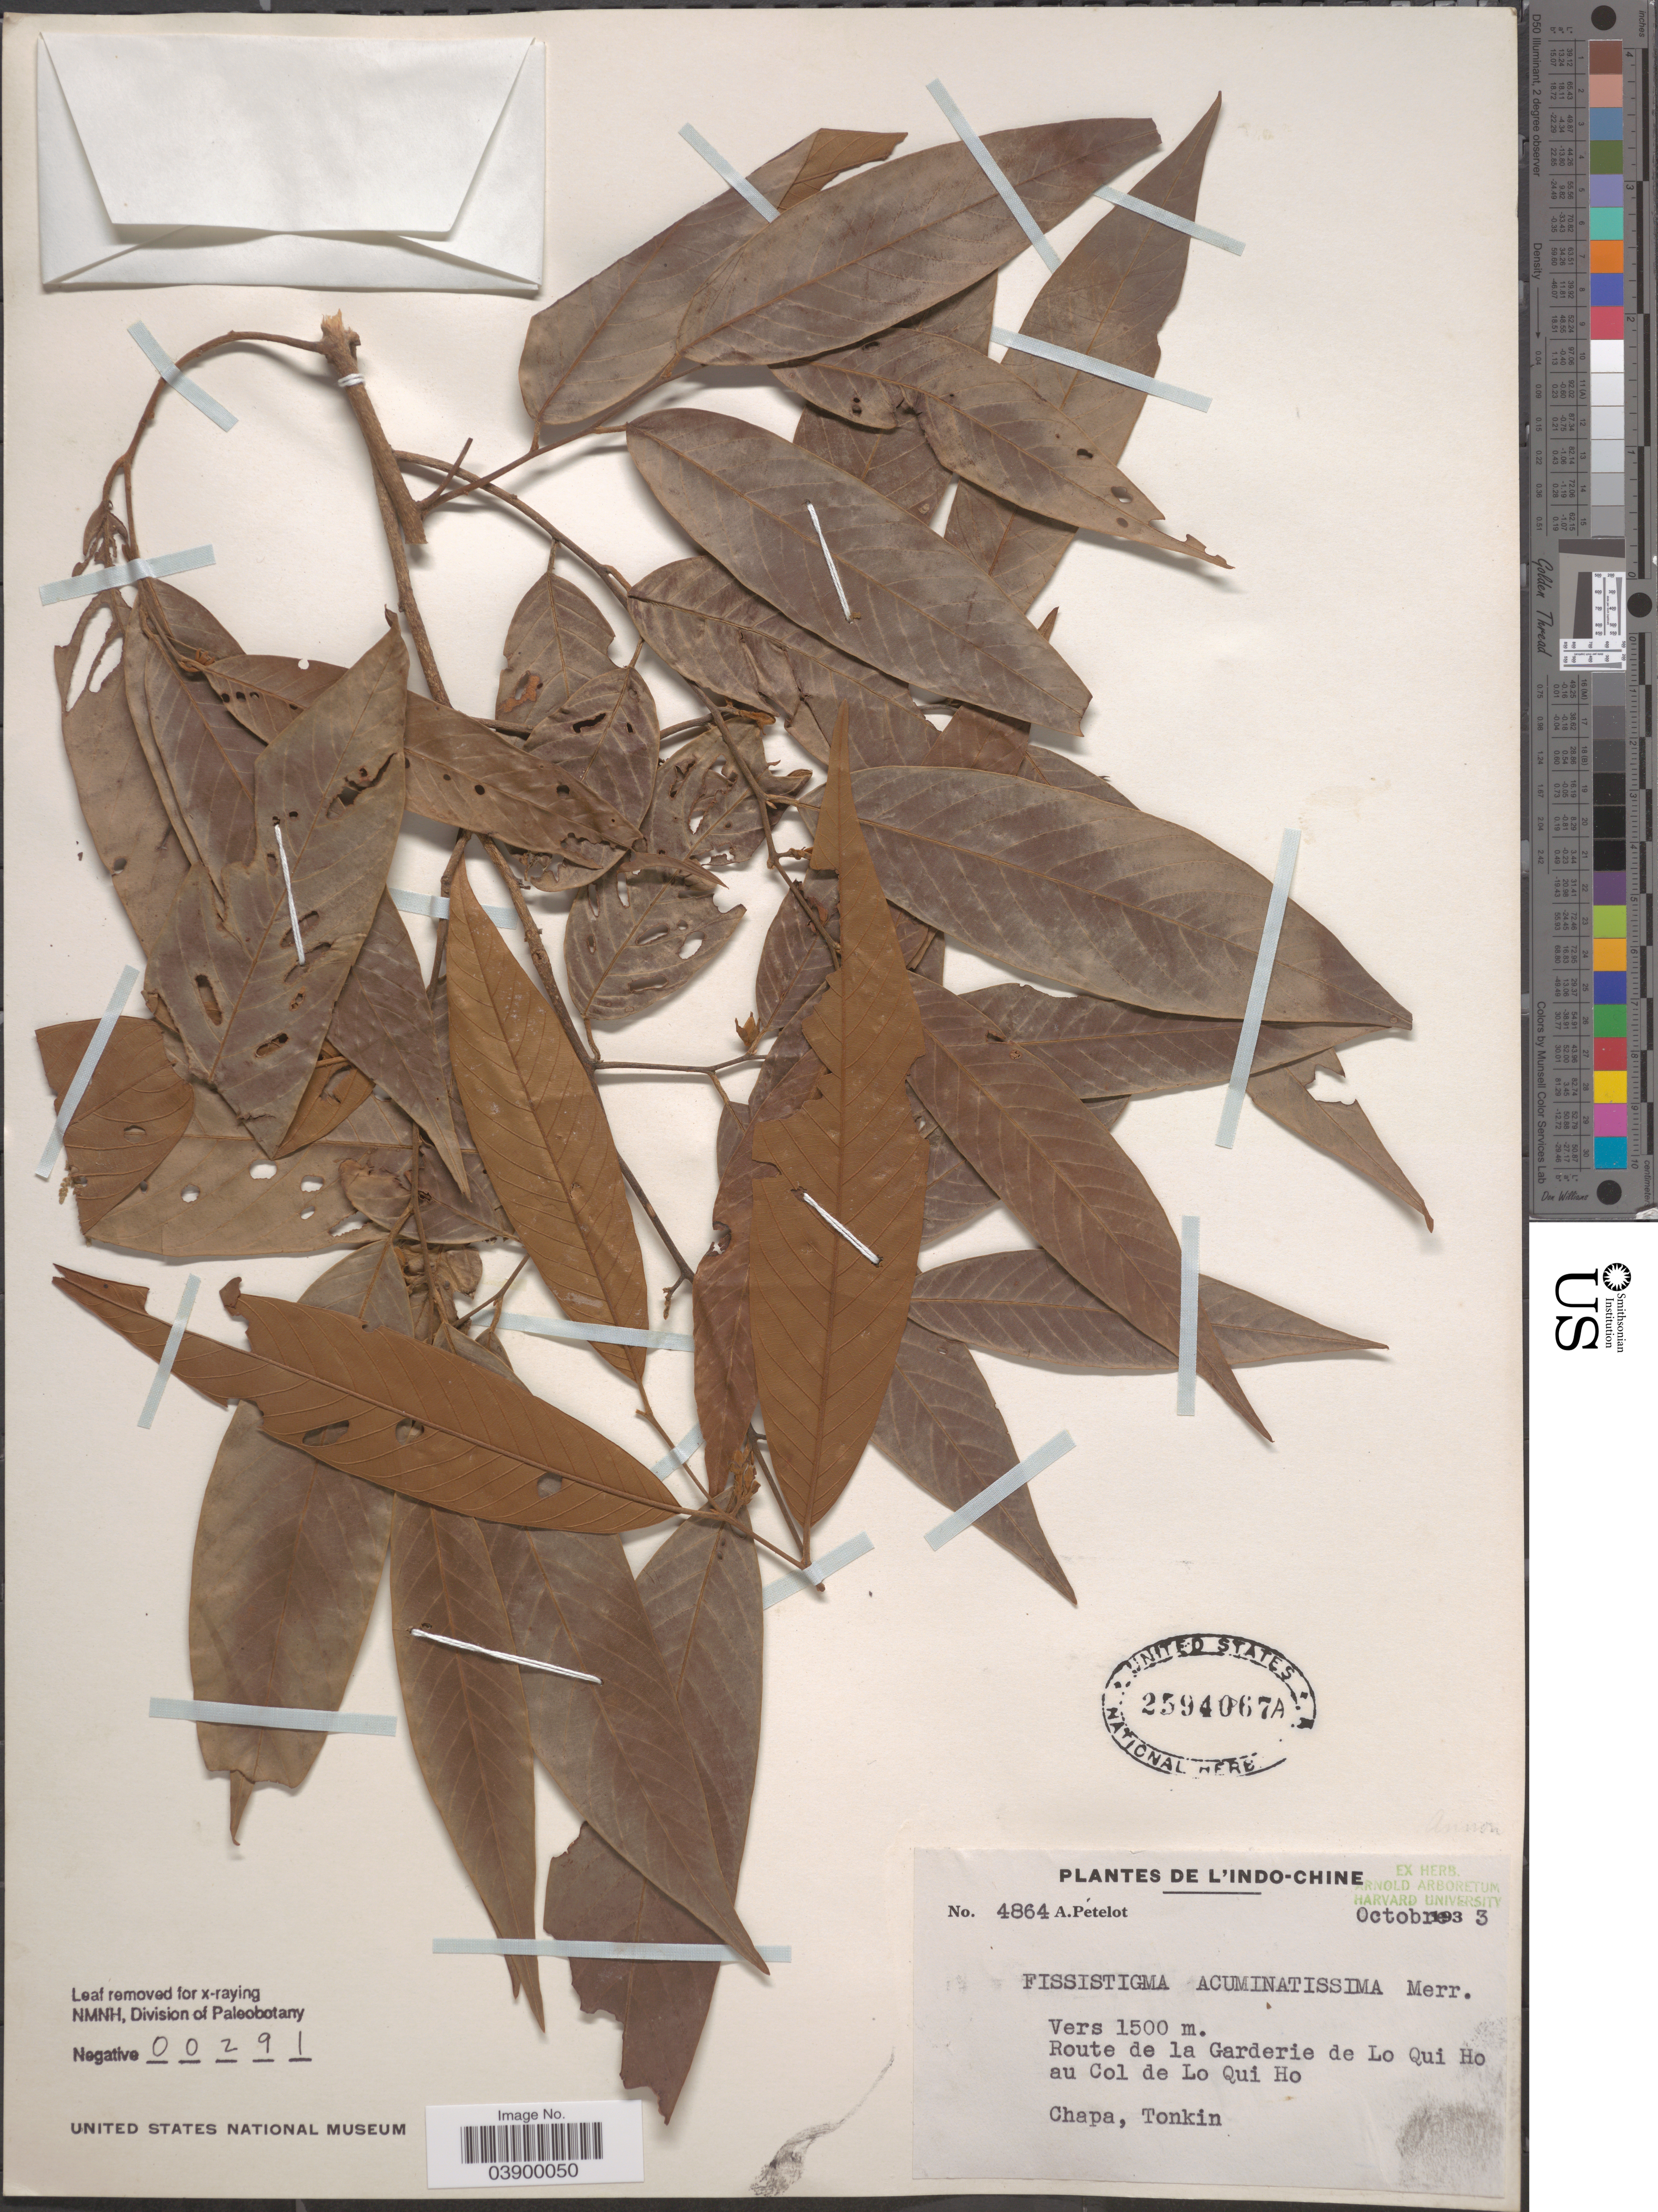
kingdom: Plantae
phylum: Tracheophyta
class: Magnoliopsida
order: Magnoliales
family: Annonaceae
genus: Fissistigma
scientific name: Fissistigma acuminatissimum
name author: Merr.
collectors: A. Petelot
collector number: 4864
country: Vietnam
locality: Indo-Chine. Route de la Garderie de Lo Qui Ho au Col de Lo Qui Ho. Chapa, Tonkin.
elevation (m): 1500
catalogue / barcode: US 2594067A